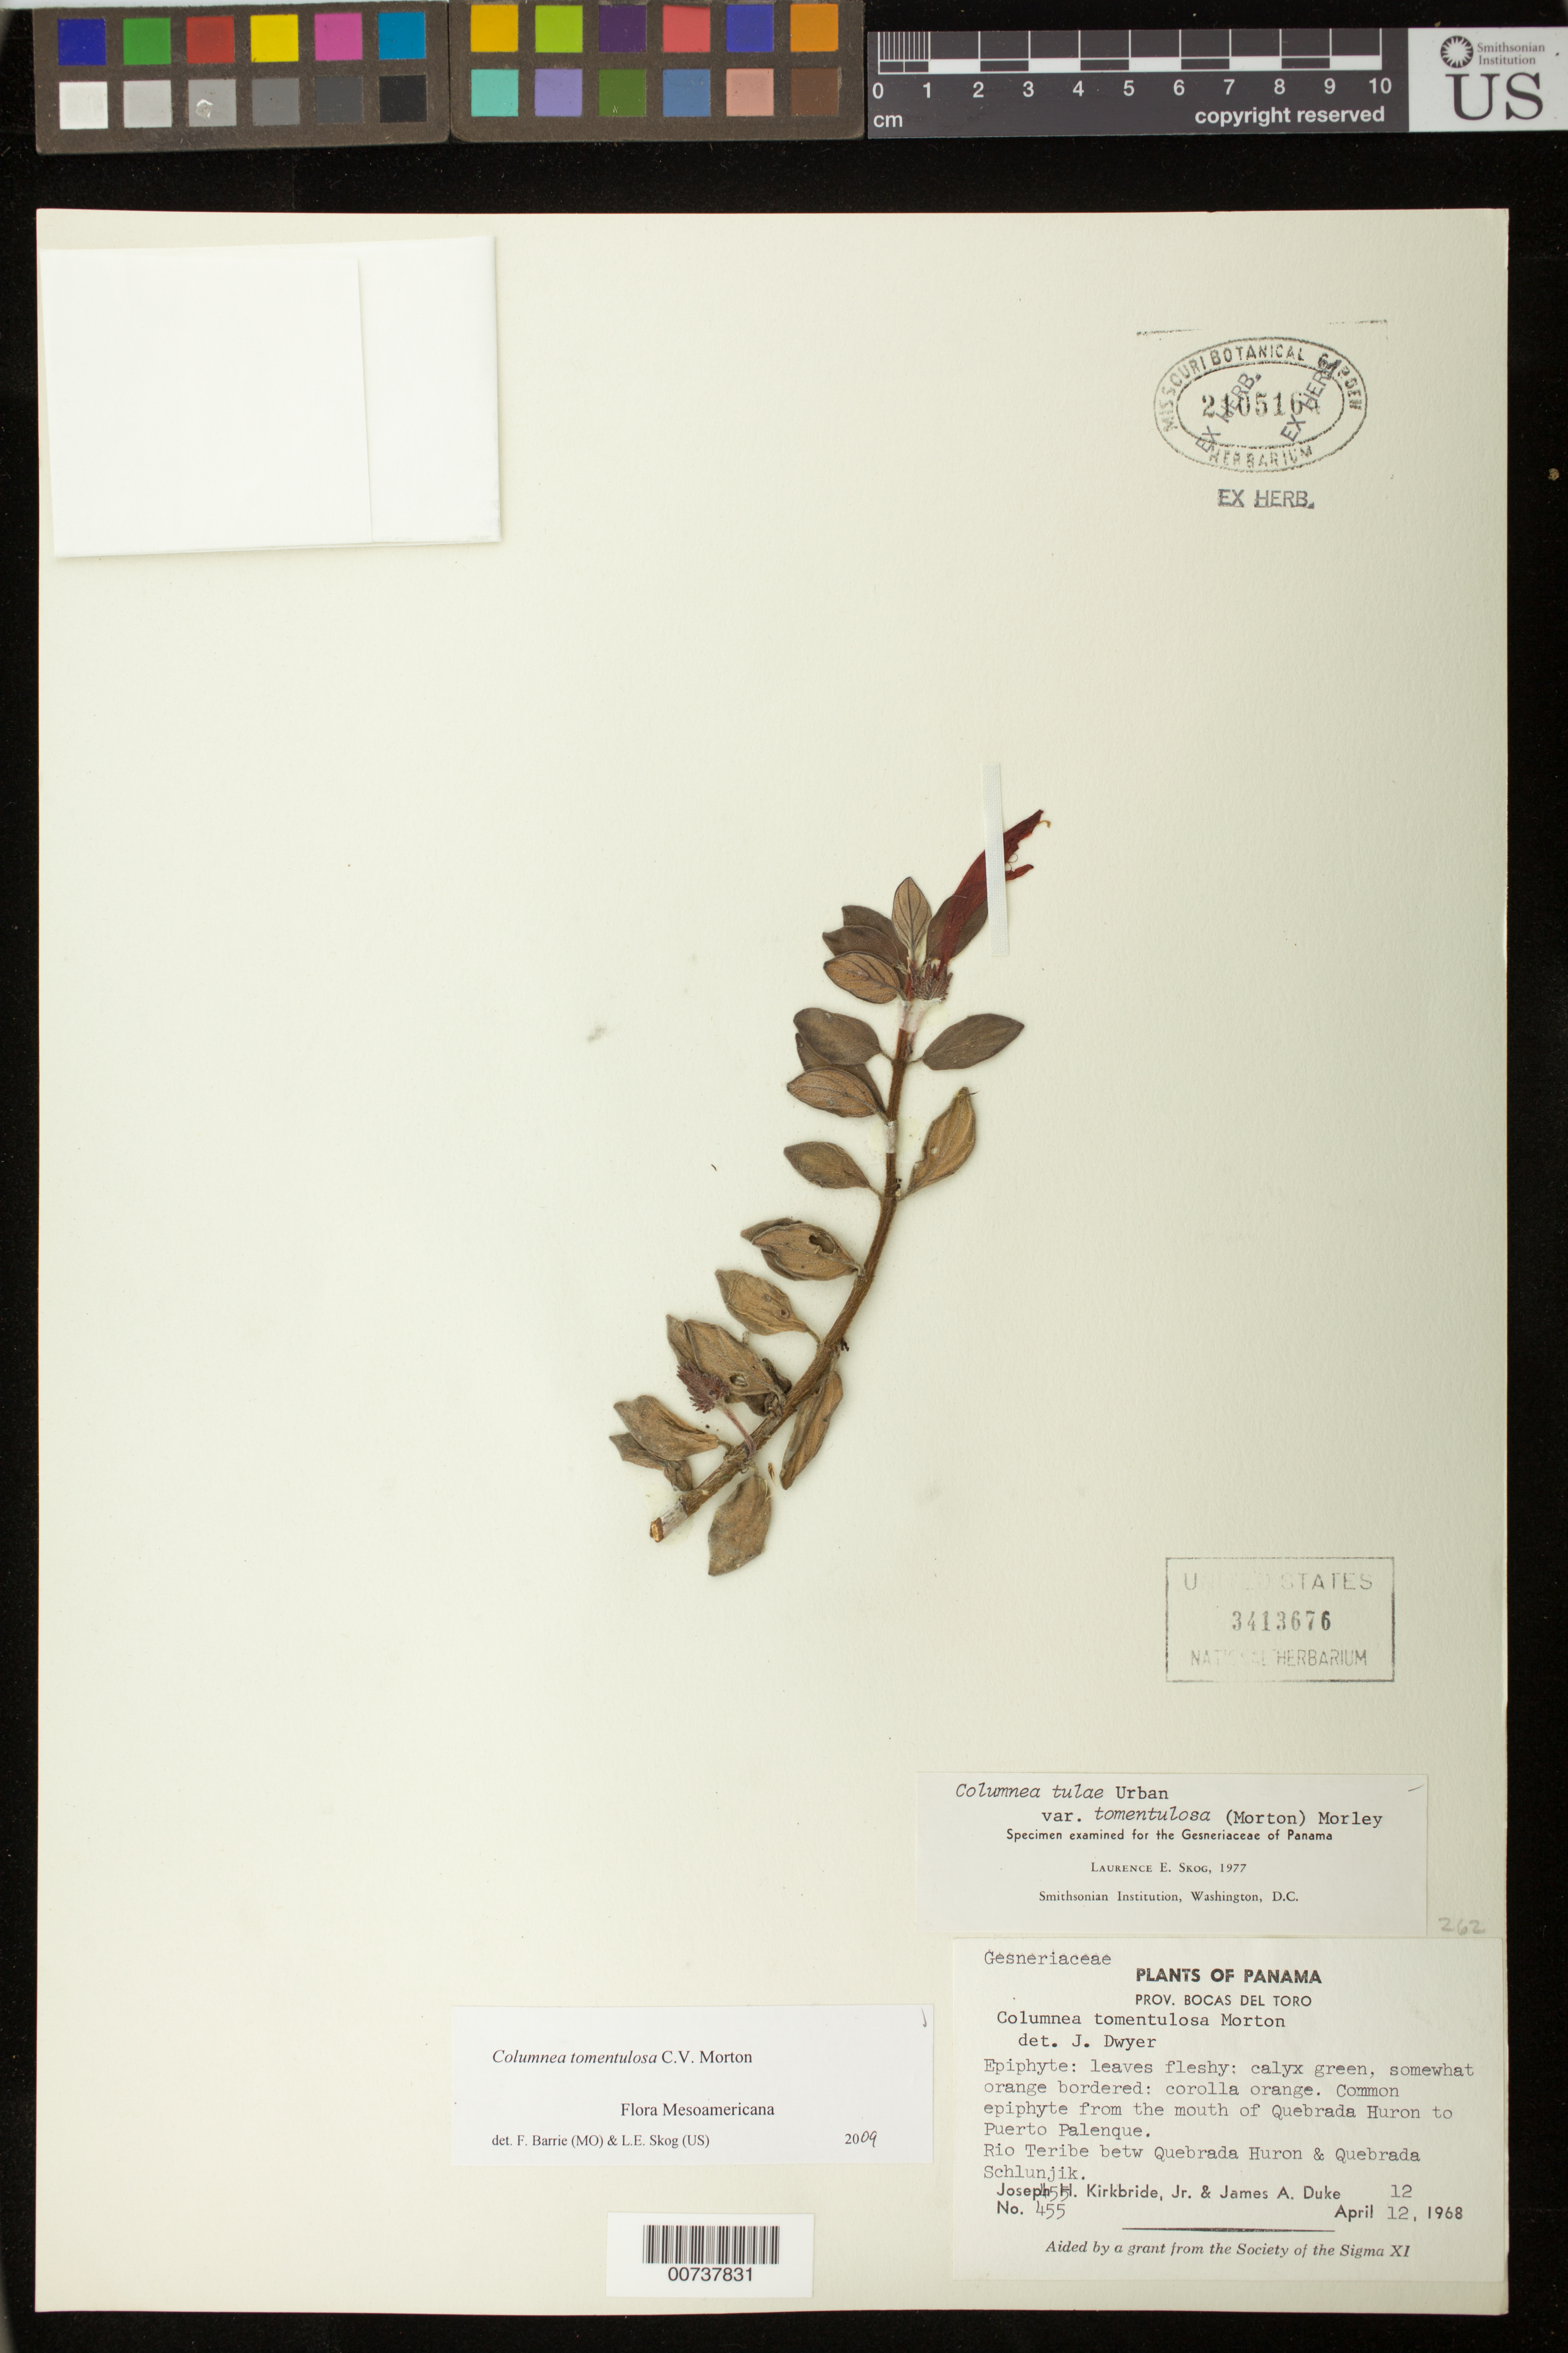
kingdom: Plantae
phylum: Tracheophyta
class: Magnoliopsida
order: Lamiales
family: Gesneriaceae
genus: Columnea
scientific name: Columnea tomentulosa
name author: C.V. Morton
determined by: Barrie, F. R.; Skog, Laurence E.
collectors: J. H. Kirkbride & J. A. Duke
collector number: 455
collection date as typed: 12 Apr 1968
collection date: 1968-04-12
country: Panama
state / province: Bocas del Toro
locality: Rio Terebe between Quebrada Huron & Quebrada Schlunjik; common epiphyte from the mouth of Quebrada Huron to Puerto Palenque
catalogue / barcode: US 3413676